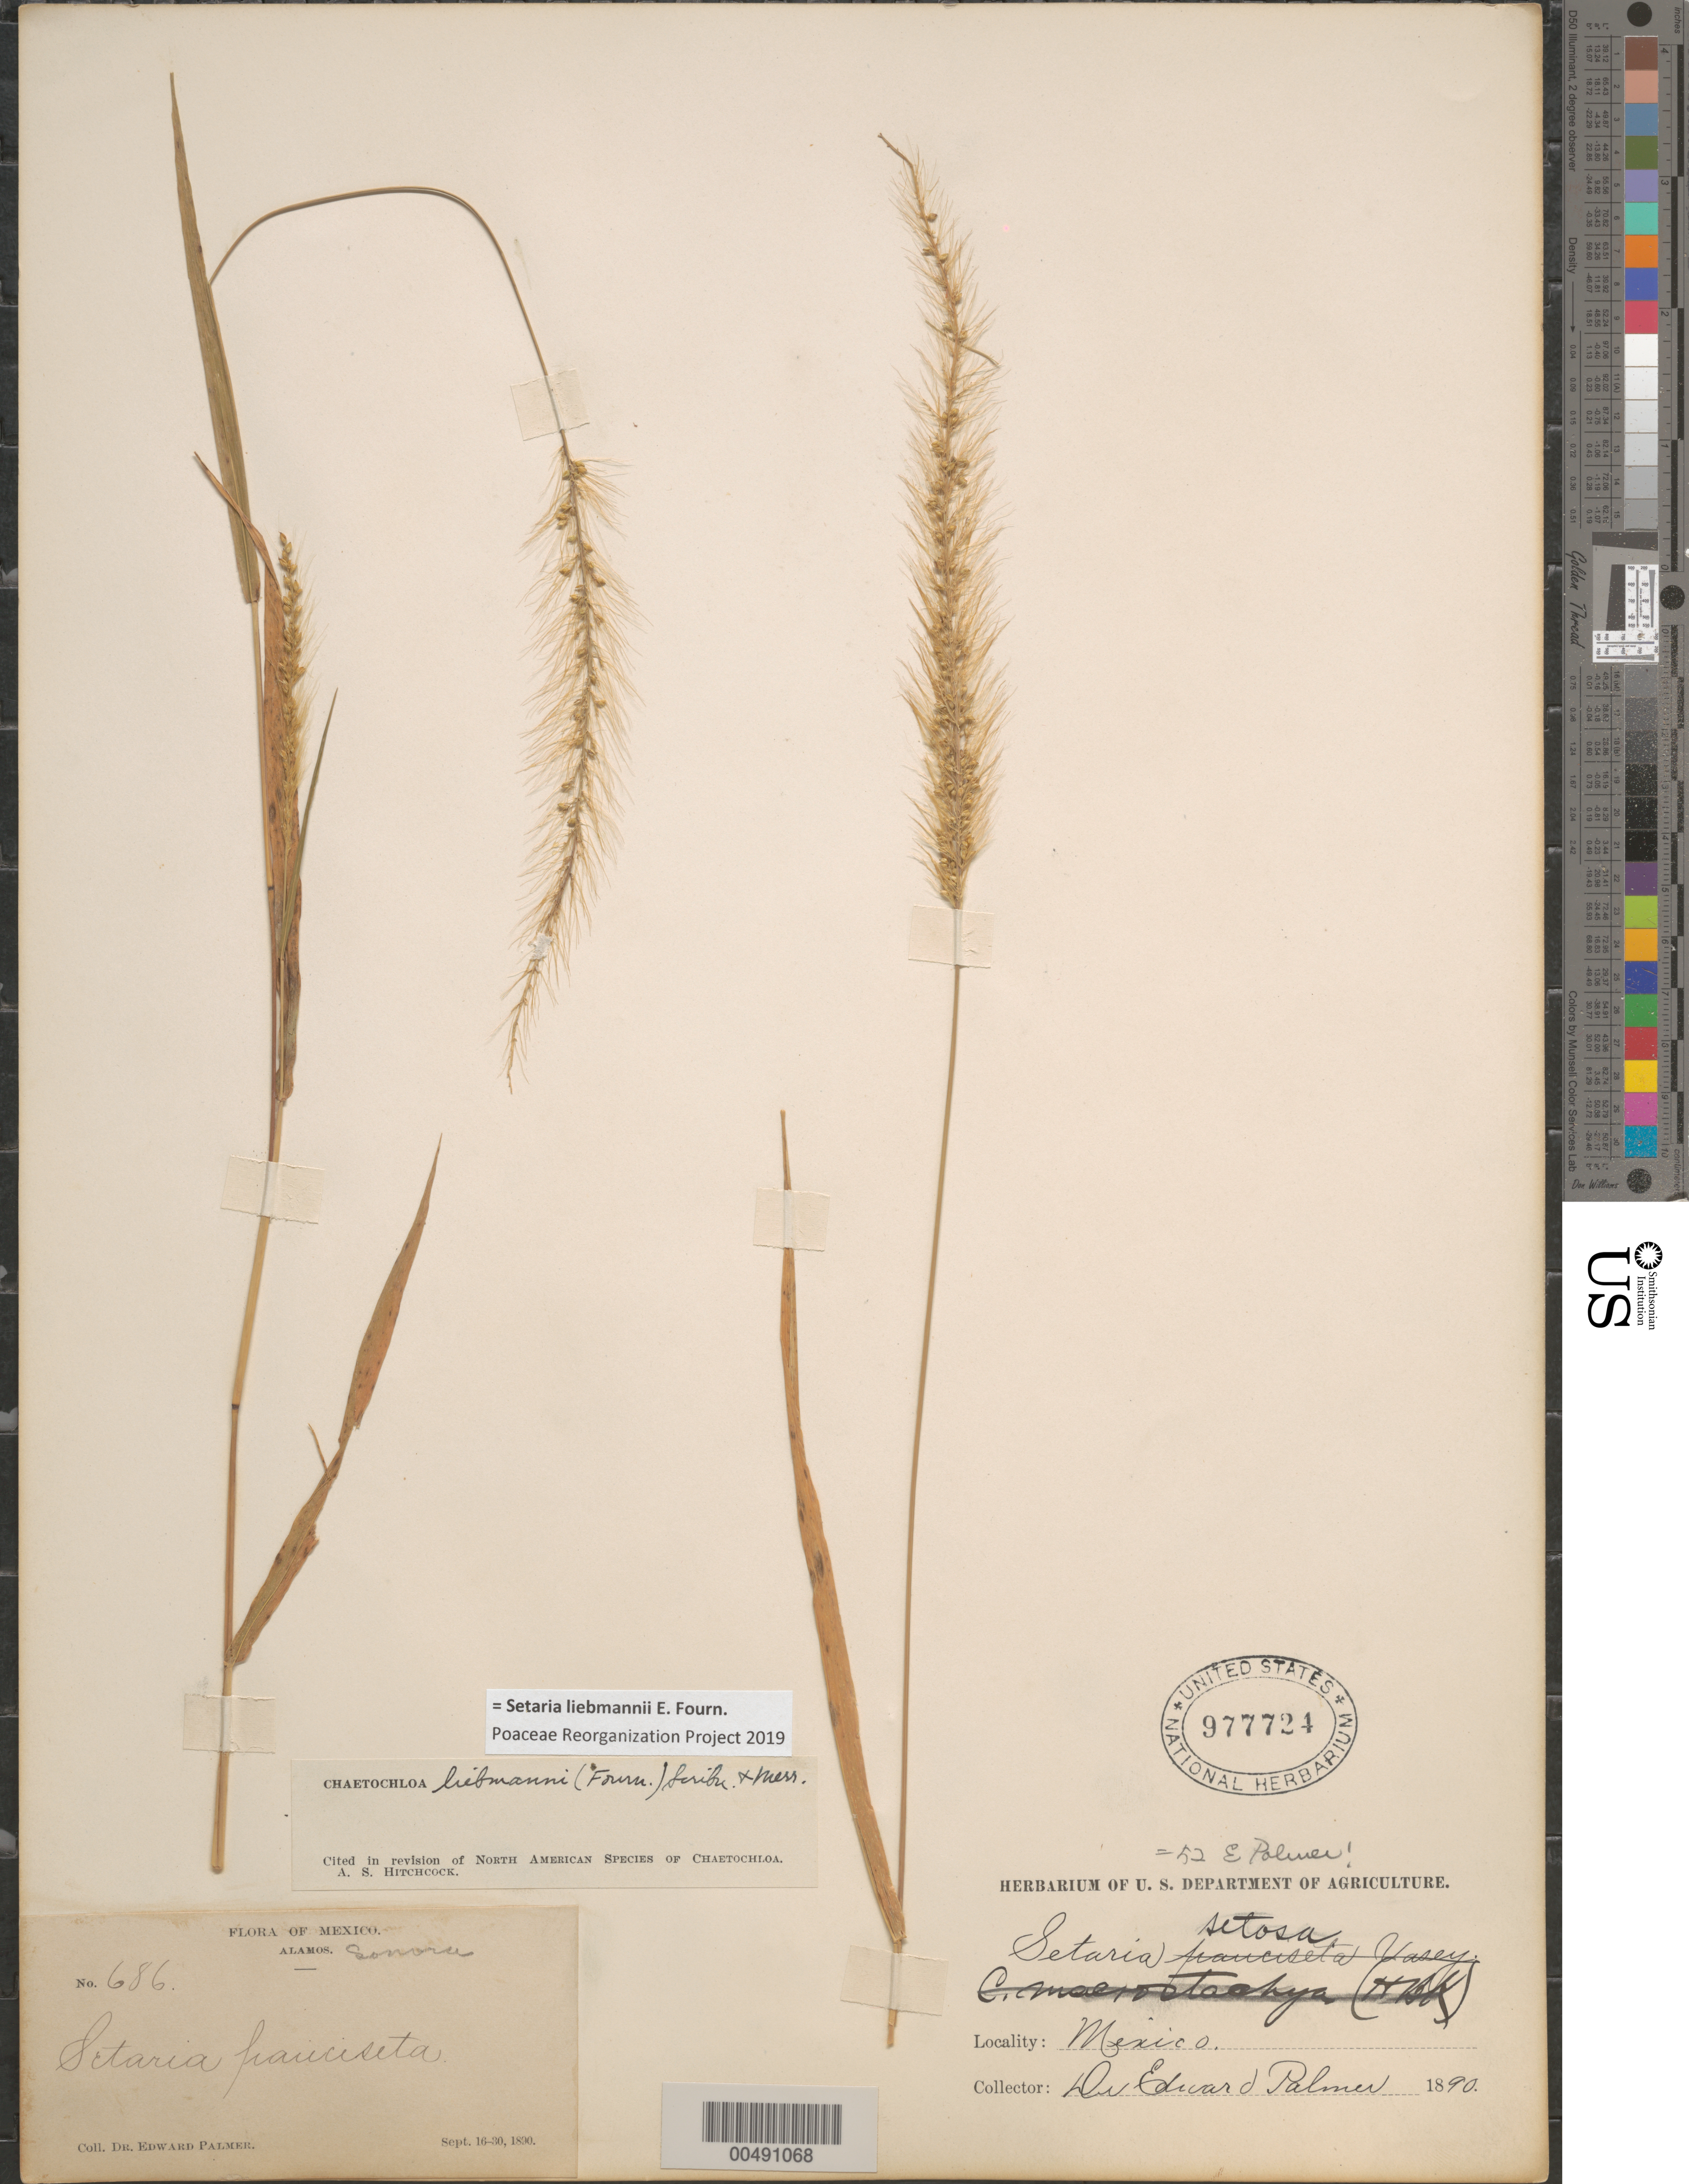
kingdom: Plantae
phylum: Tracheophyta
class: Liliopsida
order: Poales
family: Poaceae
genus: Setaria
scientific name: Setaria liebmannii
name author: E. Fourn.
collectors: E. Palmer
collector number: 686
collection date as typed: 16 Sep 1890 to 30 Sep 1890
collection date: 1890-09-16/1890-09-30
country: Mexico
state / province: Sonora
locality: Alamos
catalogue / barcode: US 977724